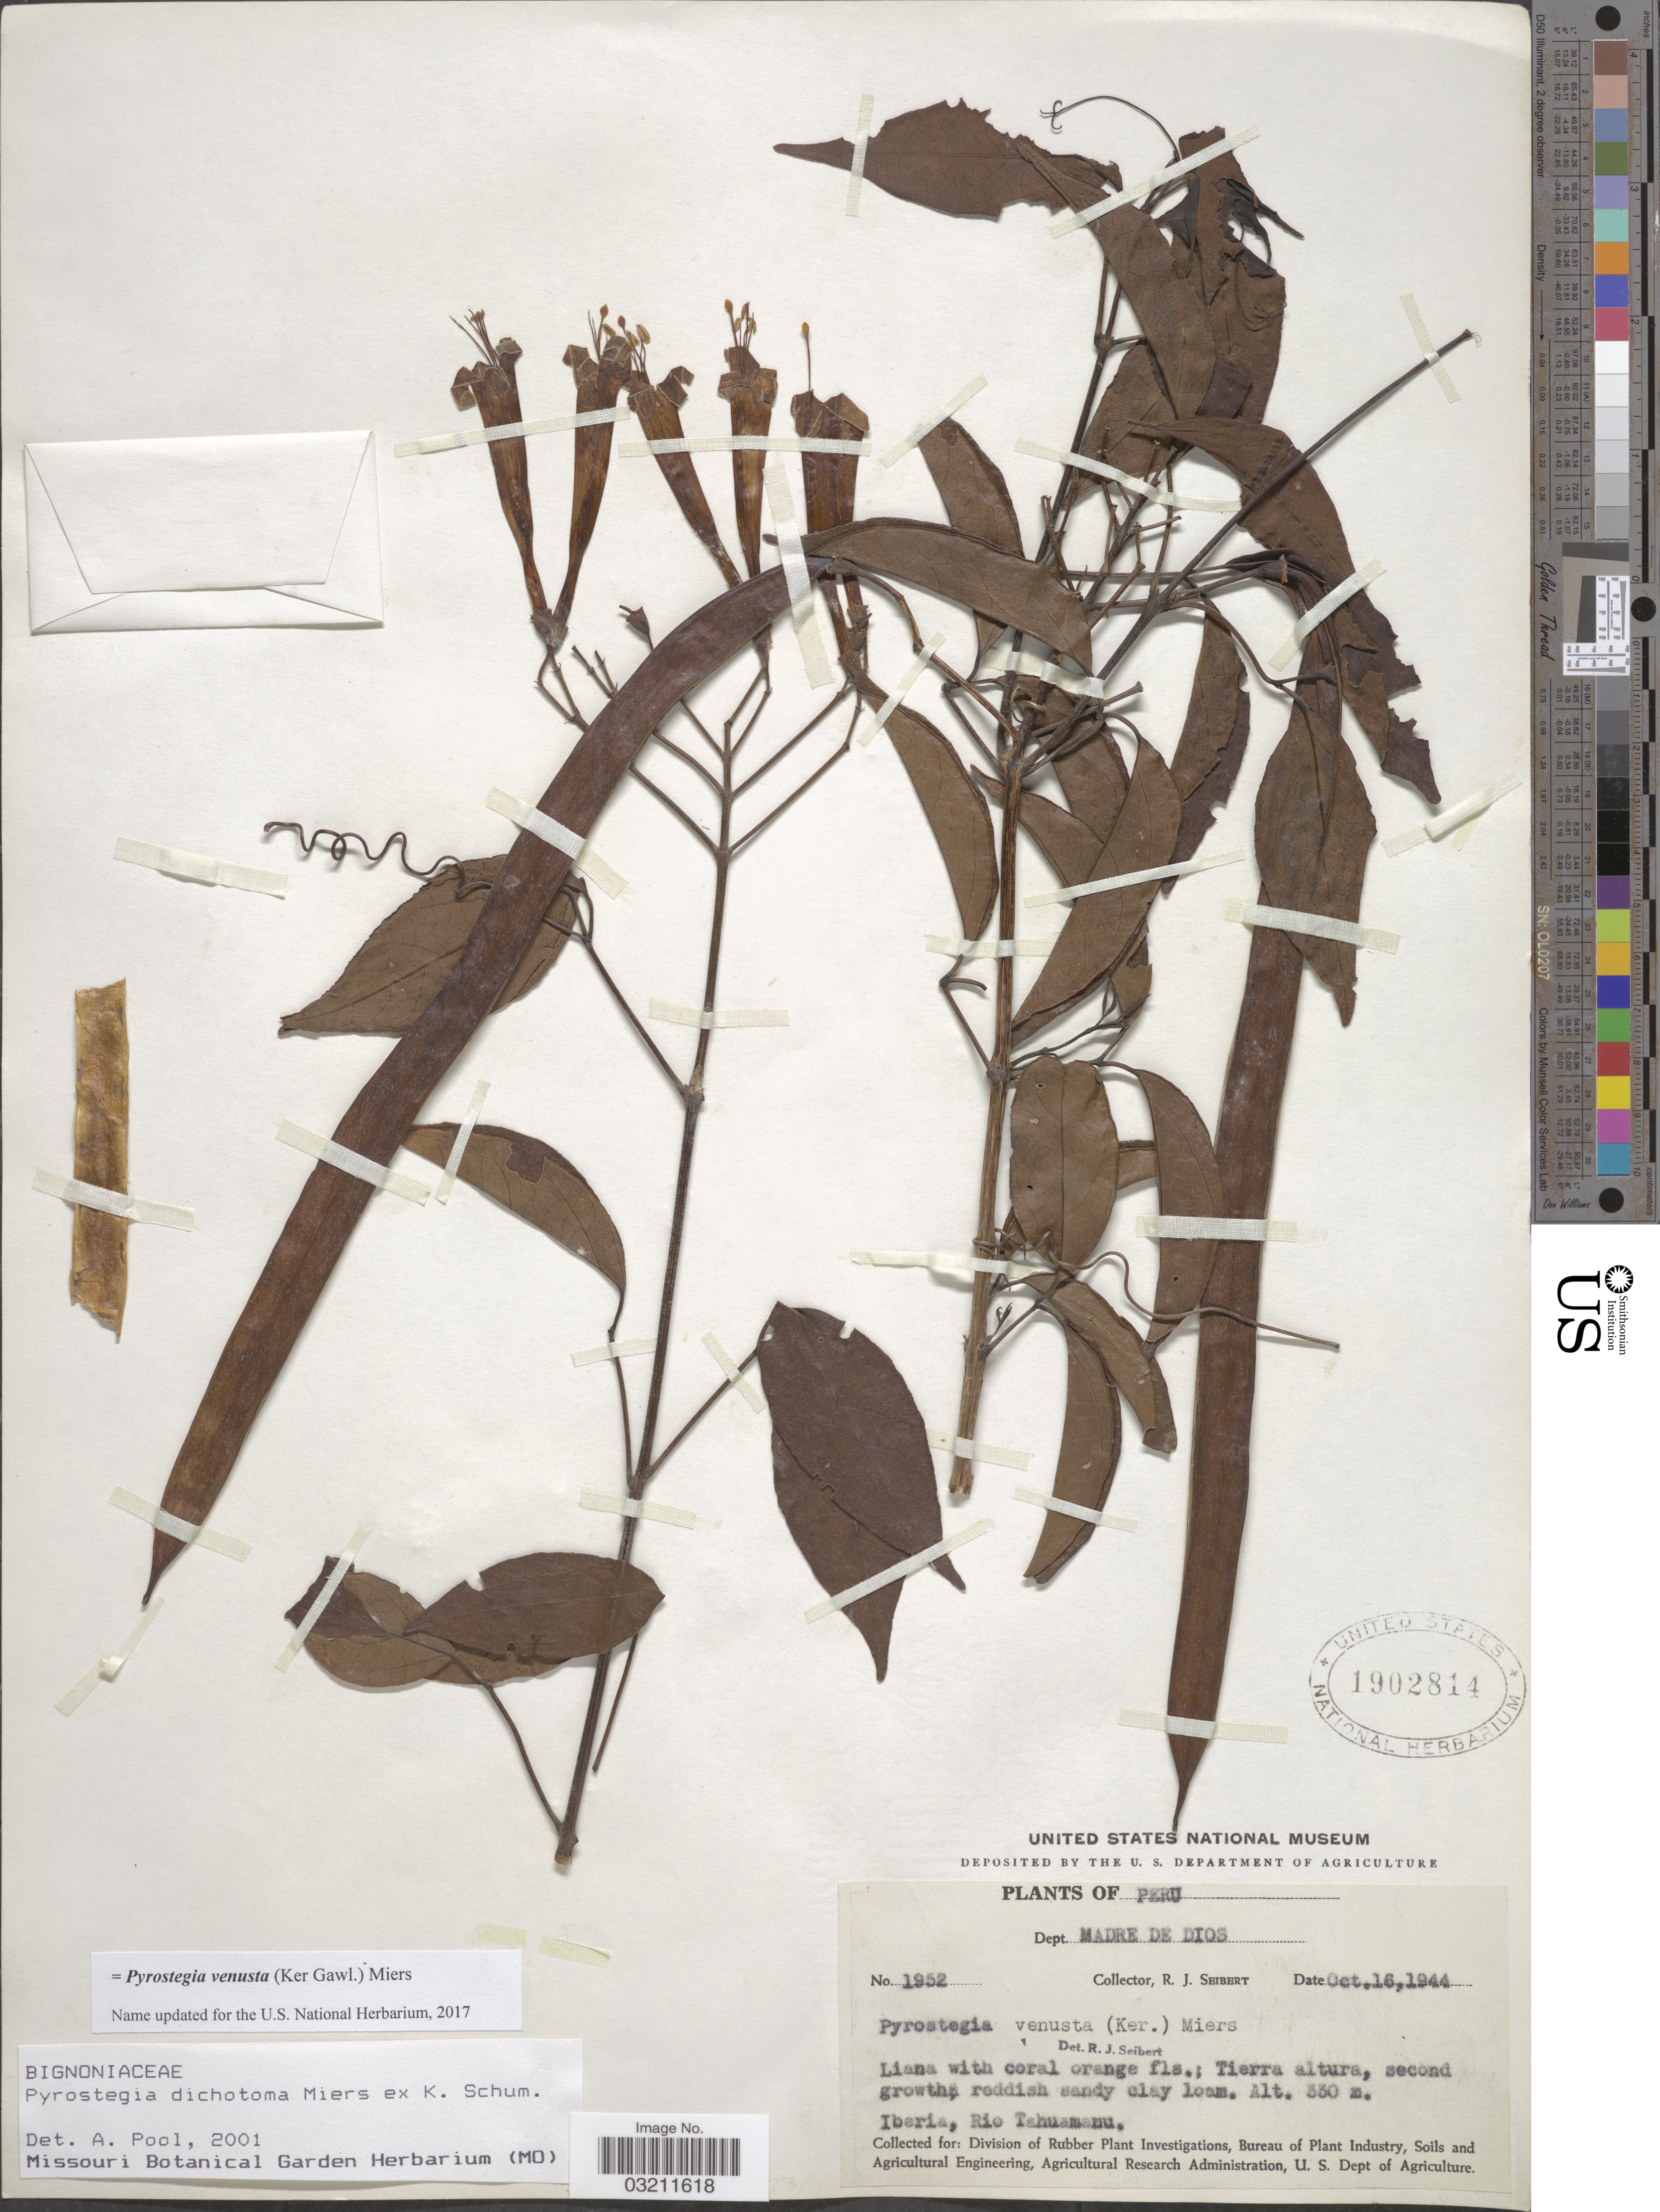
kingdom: Plantae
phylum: Tracheophyta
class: Magnoliopsida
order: Lamiales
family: Bignoniaceae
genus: Pyrostegia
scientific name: Pyrostegia venusta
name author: (Ker Gawl.) Miers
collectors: R. J. Seibert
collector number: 1952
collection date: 1944-10-16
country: Peru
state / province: Madre de Dios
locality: Dept. Madre de Dios. Iberia, Rio Tahuamanu.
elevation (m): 330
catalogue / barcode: US 1902814